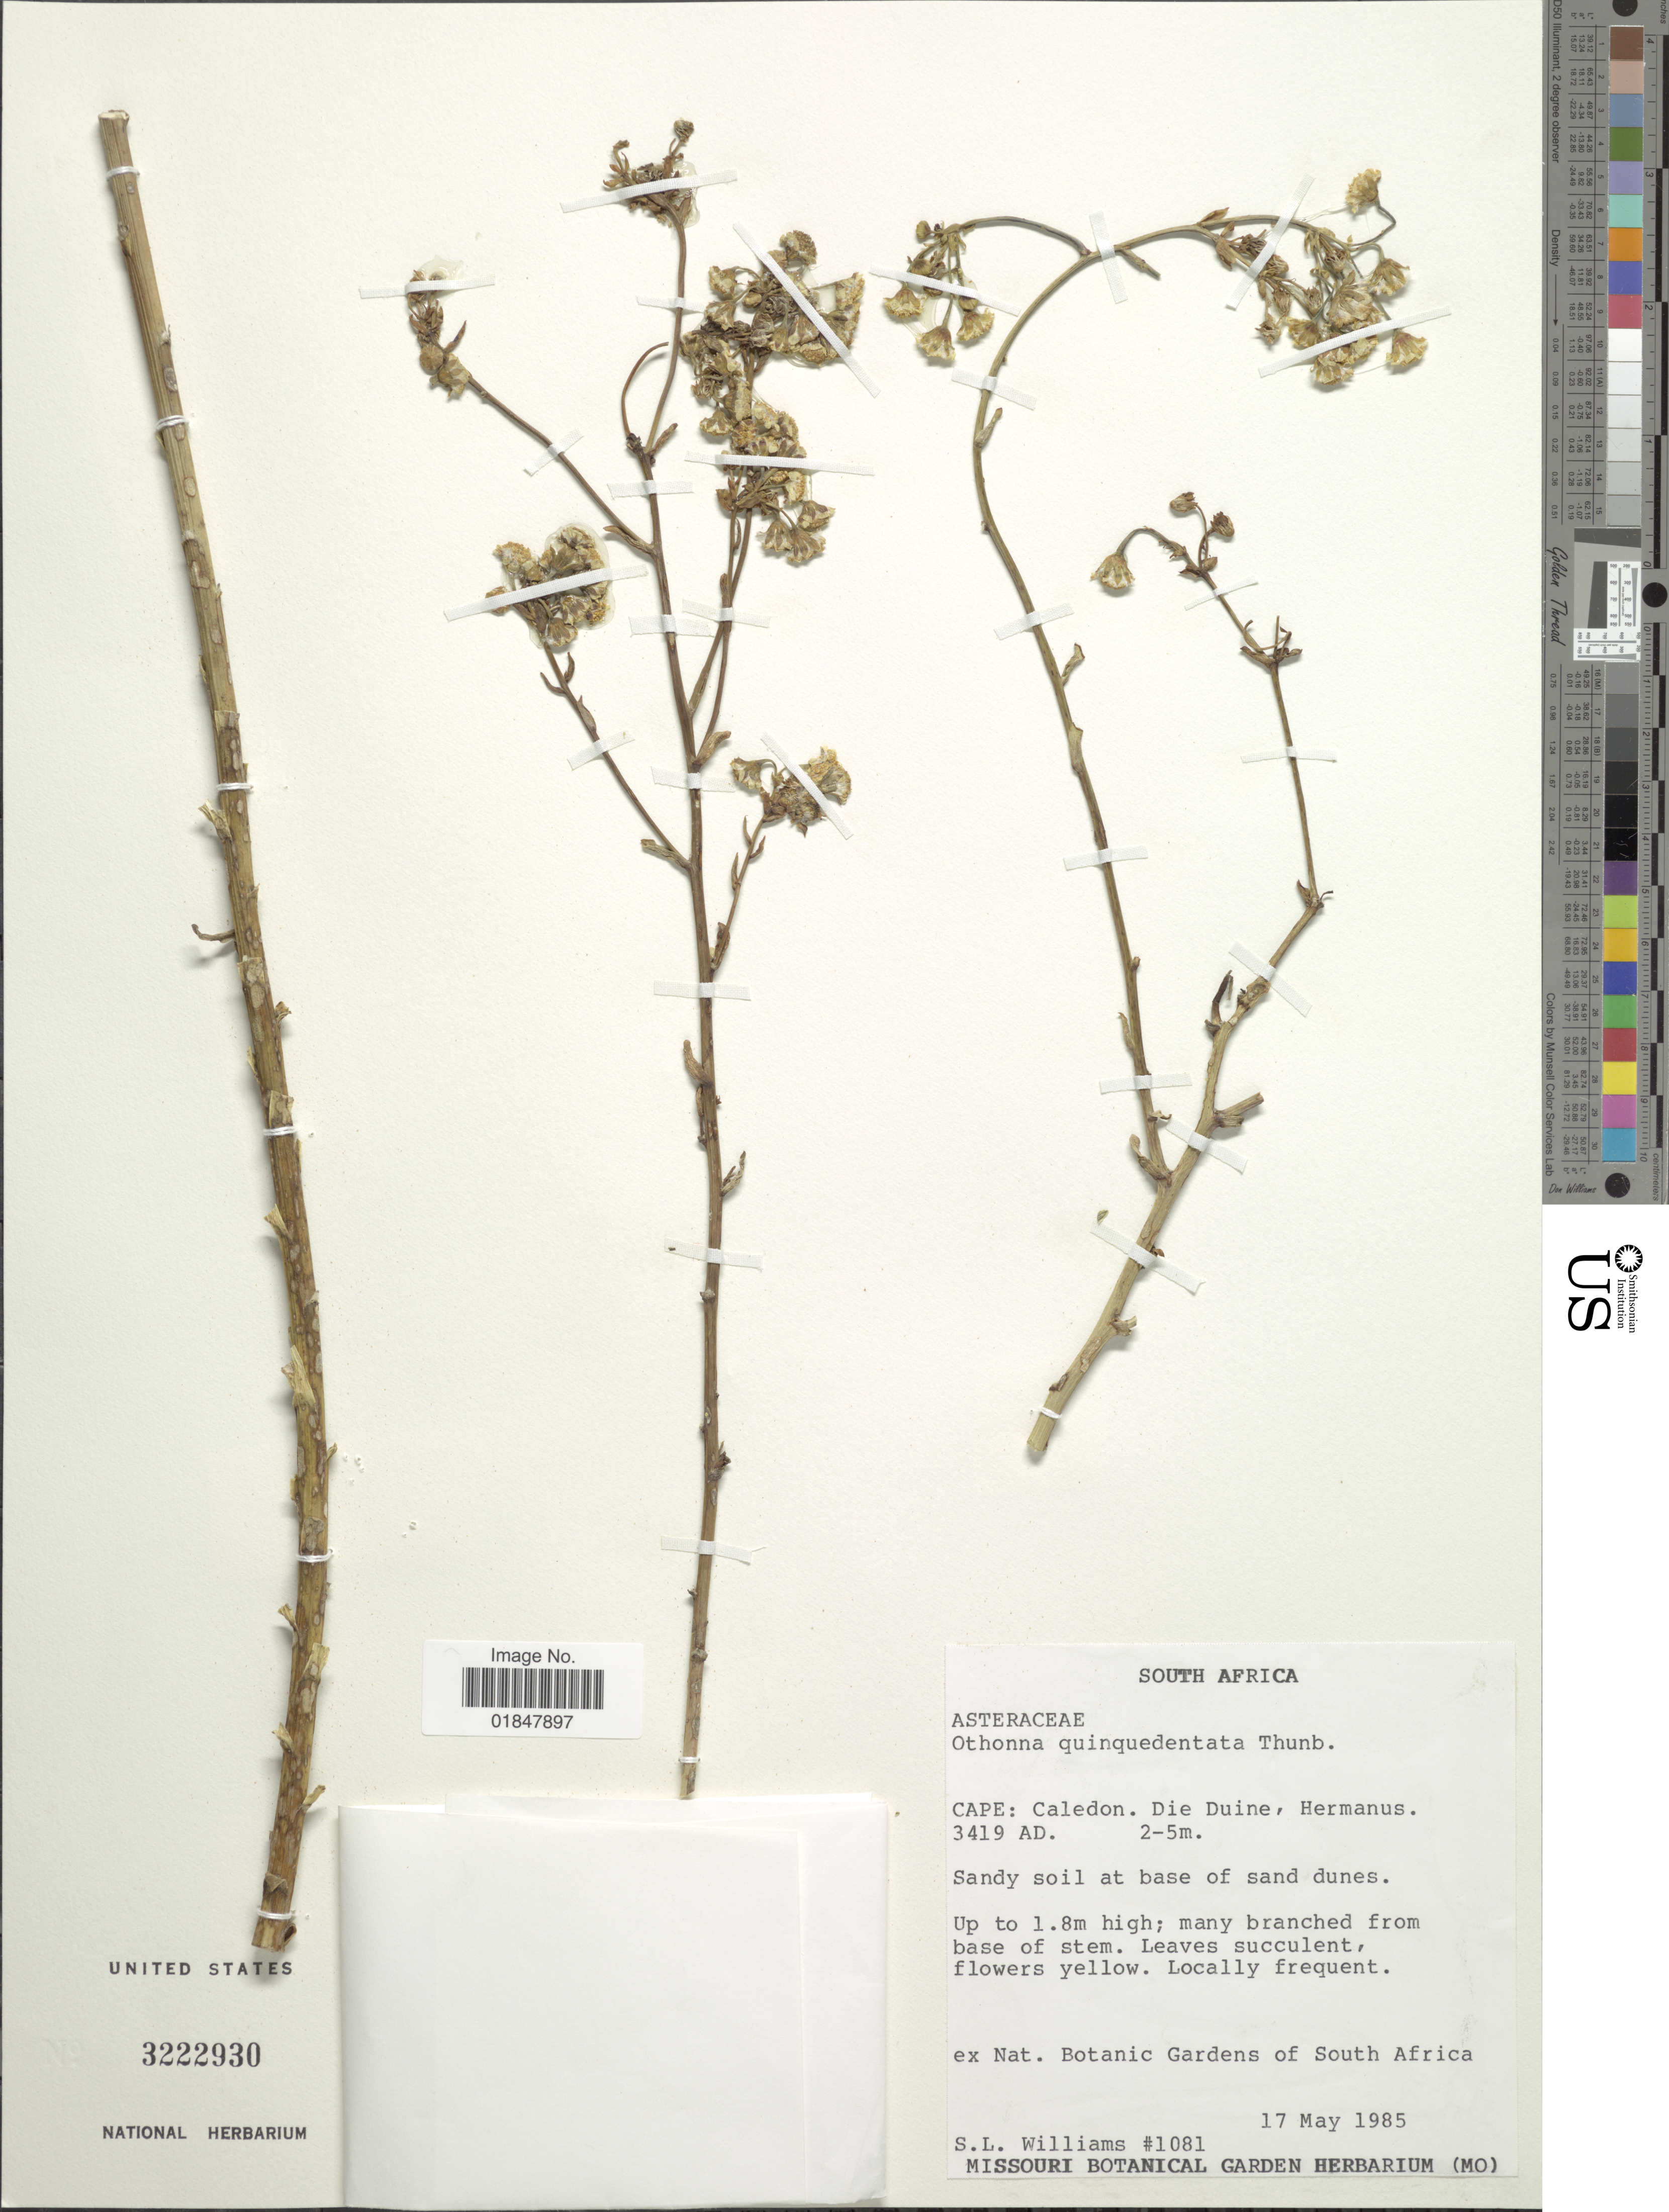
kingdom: Plantae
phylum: Tracheophyta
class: Magnoliopsida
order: Asterales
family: Asteraceae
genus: Othonna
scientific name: Othonna quinquedentata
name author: Thunb.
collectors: S. L. Williams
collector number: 1081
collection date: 1985-05-17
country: South Africa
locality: Cape: Caledon. Die Duine, Hermanus. 3419 AD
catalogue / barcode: US 3222930